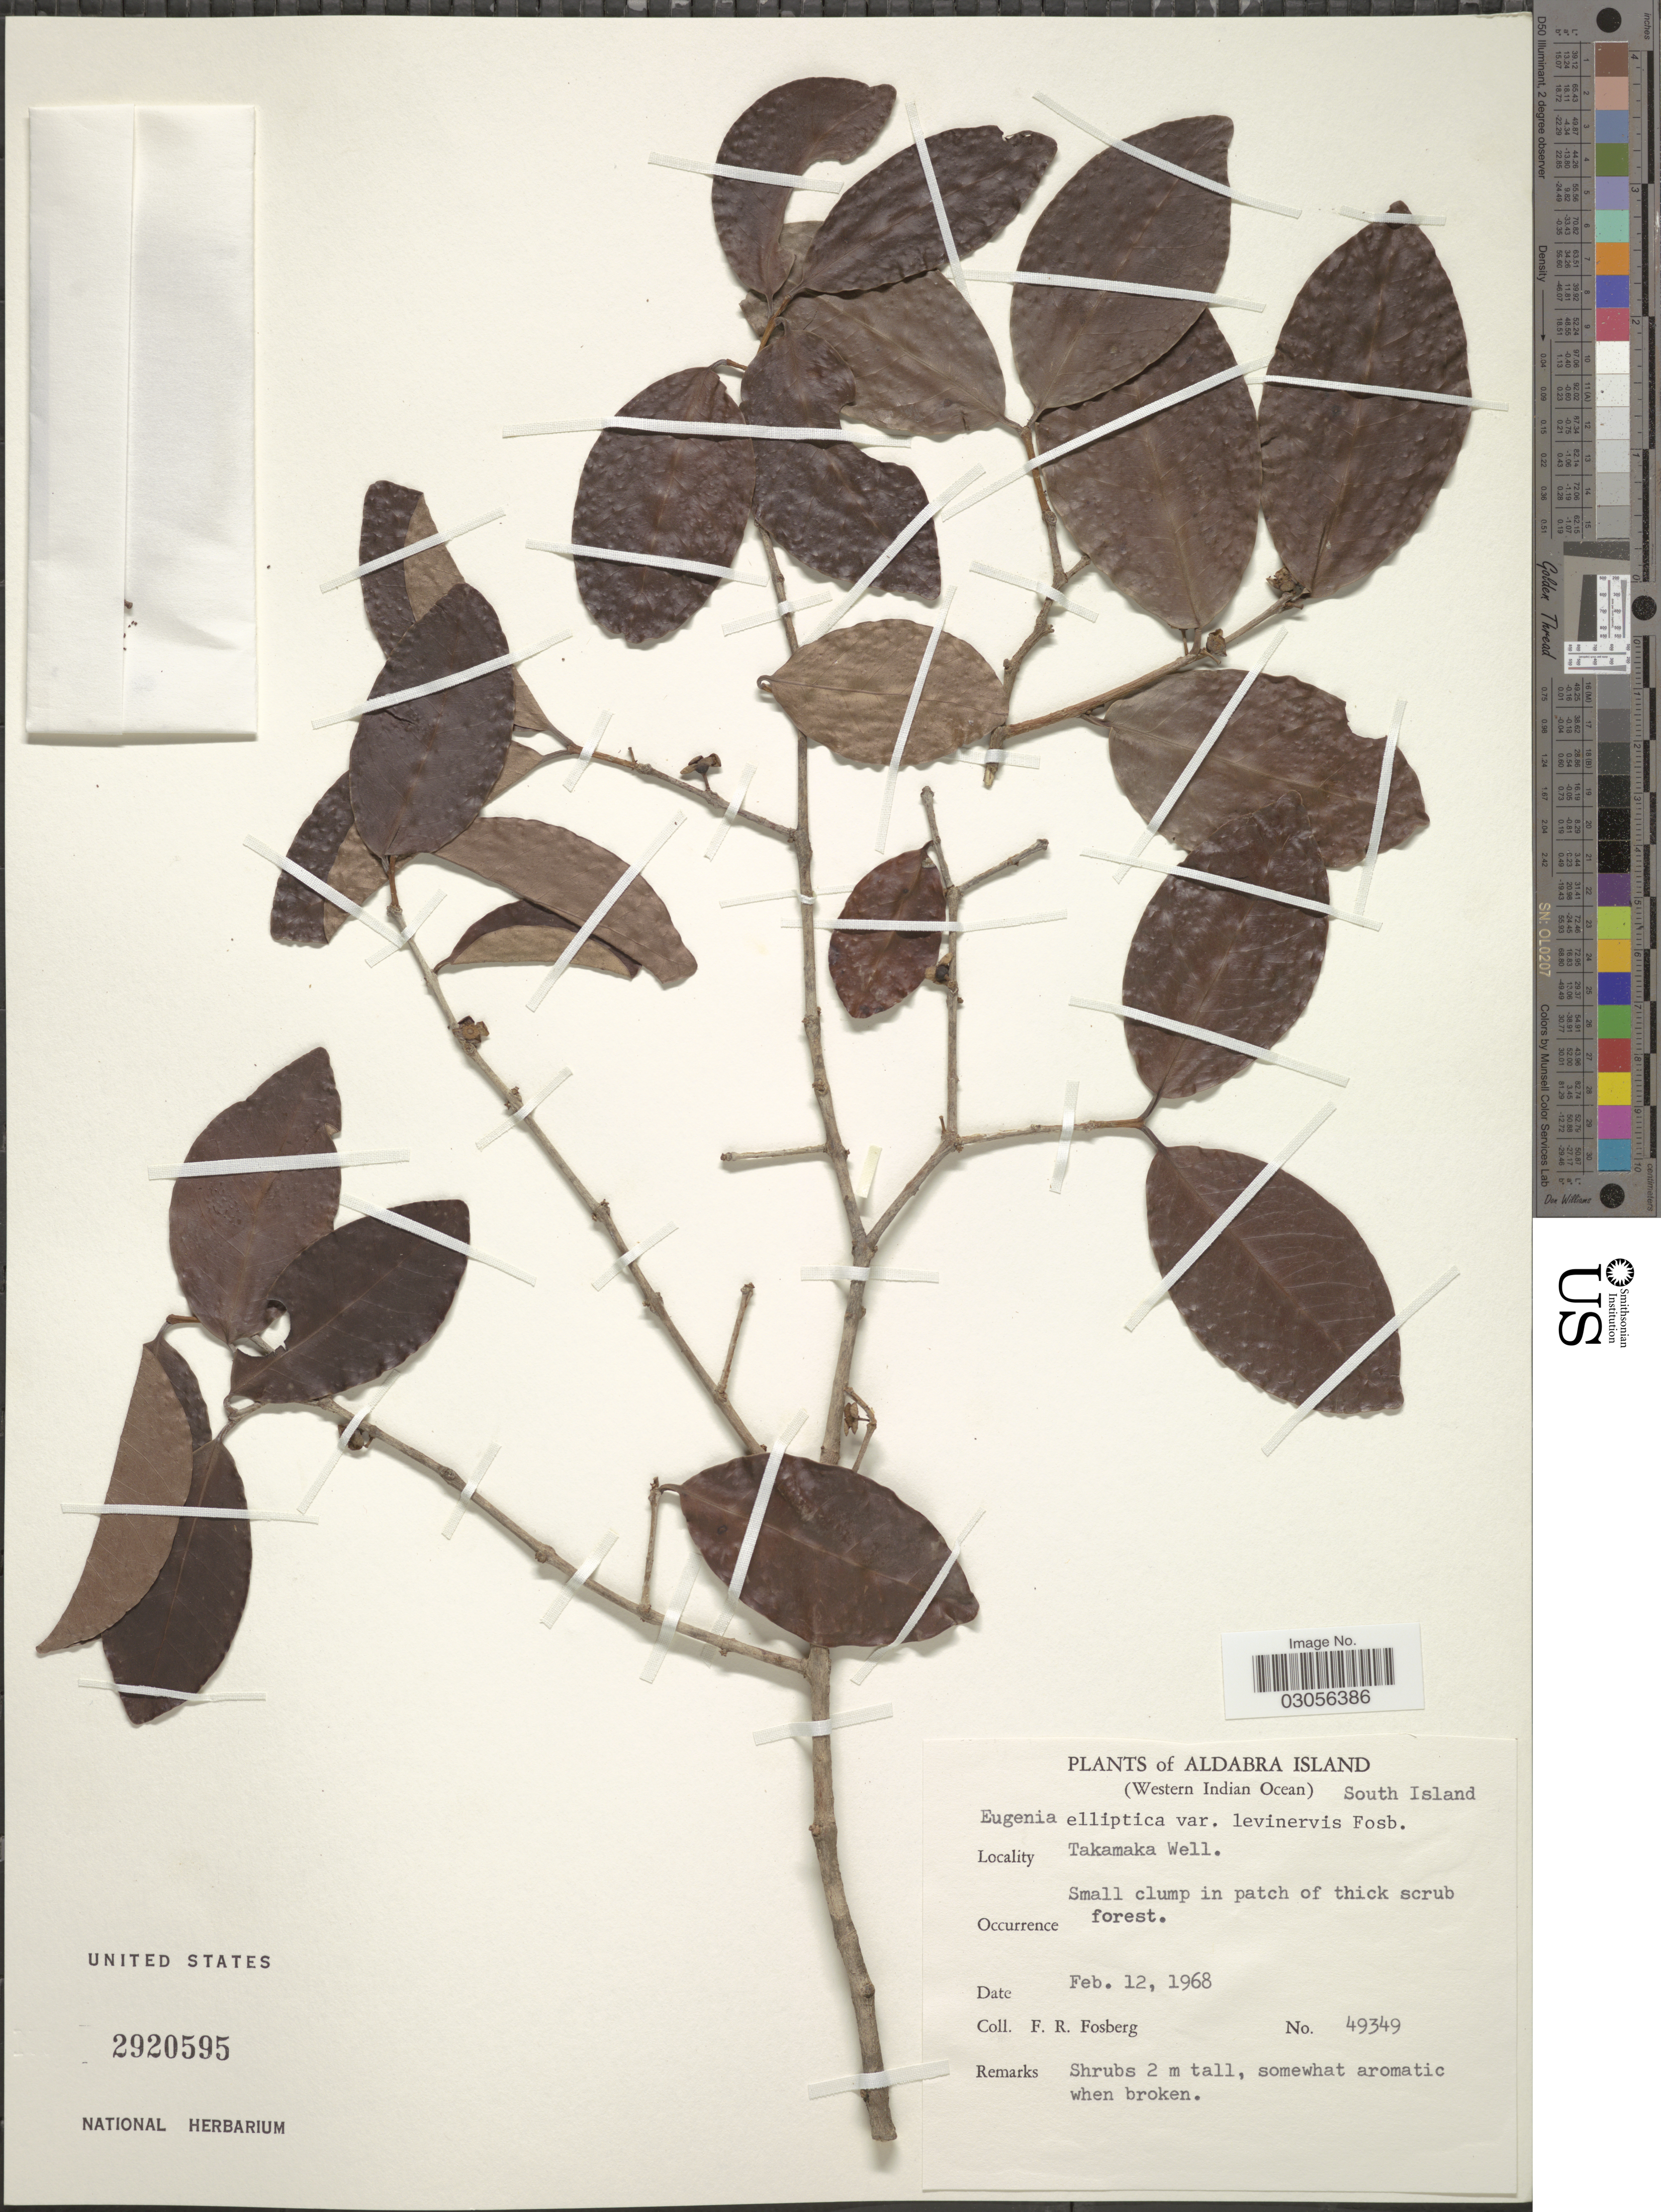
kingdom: Plantae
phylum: Tracheophyta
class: Magnoliopsida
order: Myrtales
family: Myrtaceae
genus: Eugenia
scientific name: Eugenia elliptica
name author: Lam.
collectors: F. R. Fosberg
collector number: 49349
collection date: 1968-02-12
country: Seychelles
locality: Aldabra Island (Western Indian Ocean), South Island, Takamaka Well.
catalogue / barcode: US 2920595